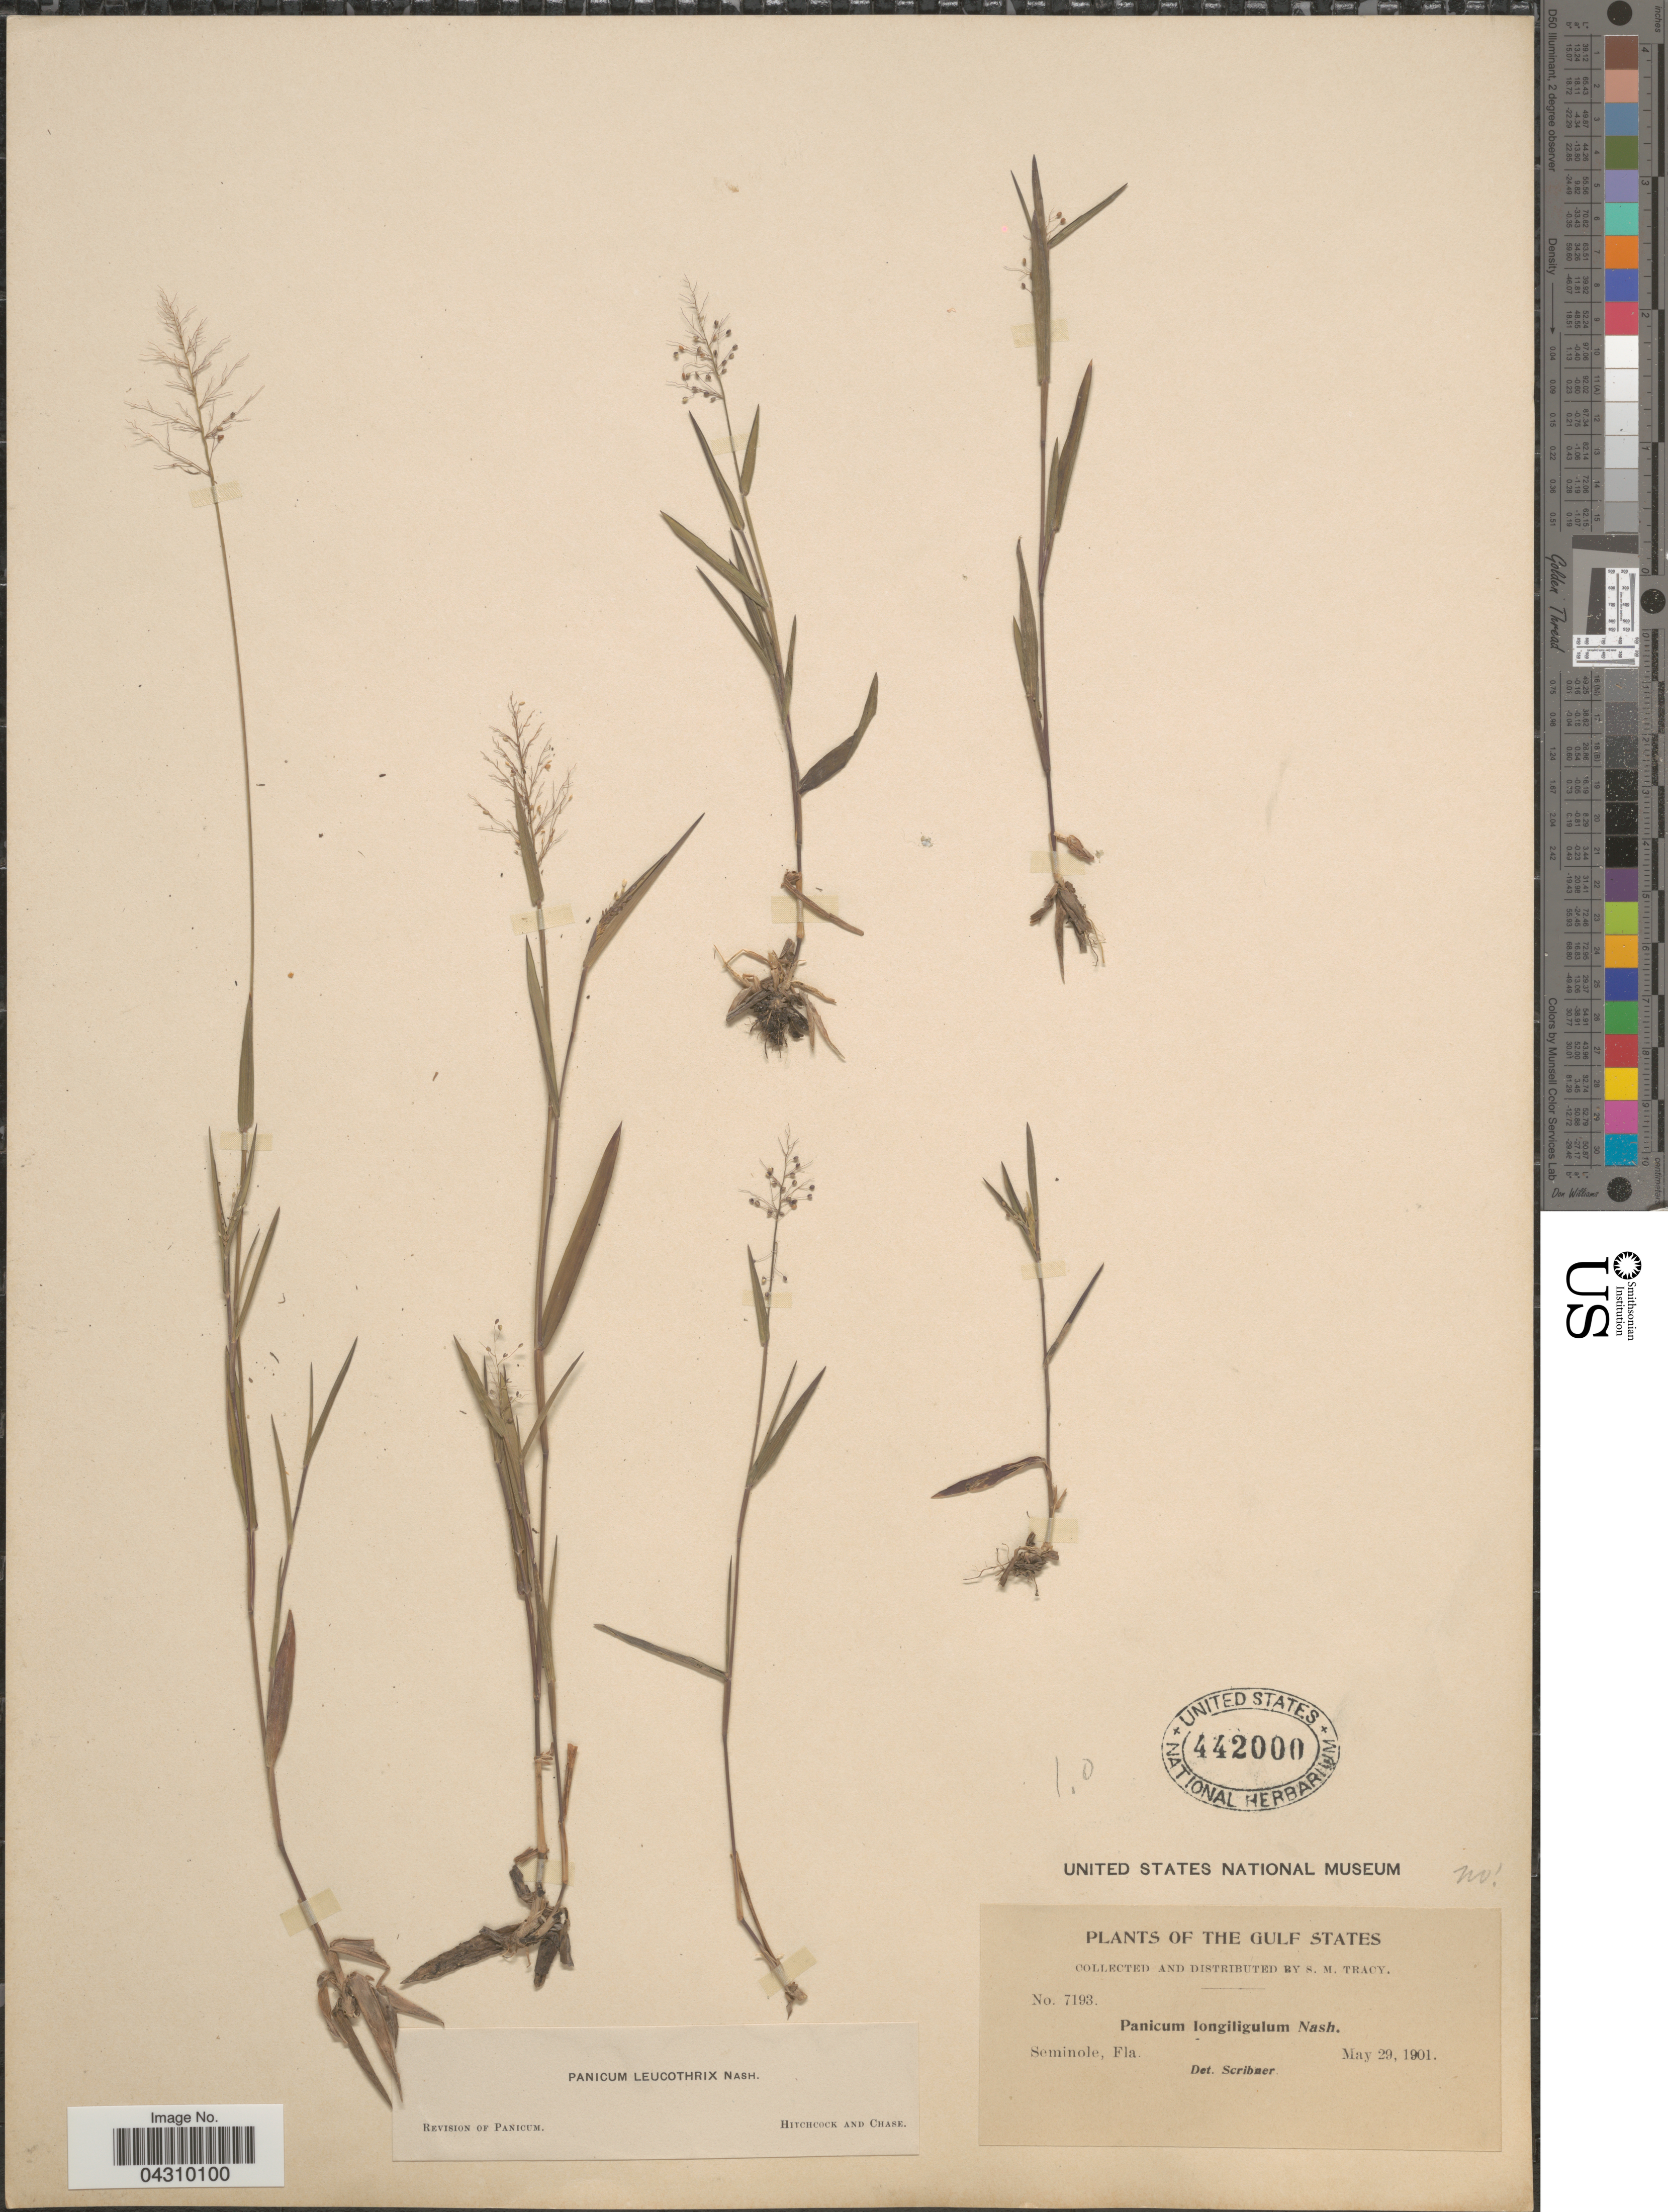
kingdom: Plantae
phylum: Tracheophyta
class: Liliopsida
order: Poales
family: Poaceae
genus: Dichanthelium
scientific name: Dichanthelium acuminatum var. acuminatum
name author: (Sw.) Gould & C.A. Clark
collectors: S. M. Tracy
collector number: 7193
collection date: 1901-05-29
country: United States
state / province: Florida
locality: Gulf States. Seminole.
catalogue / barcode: US 442000